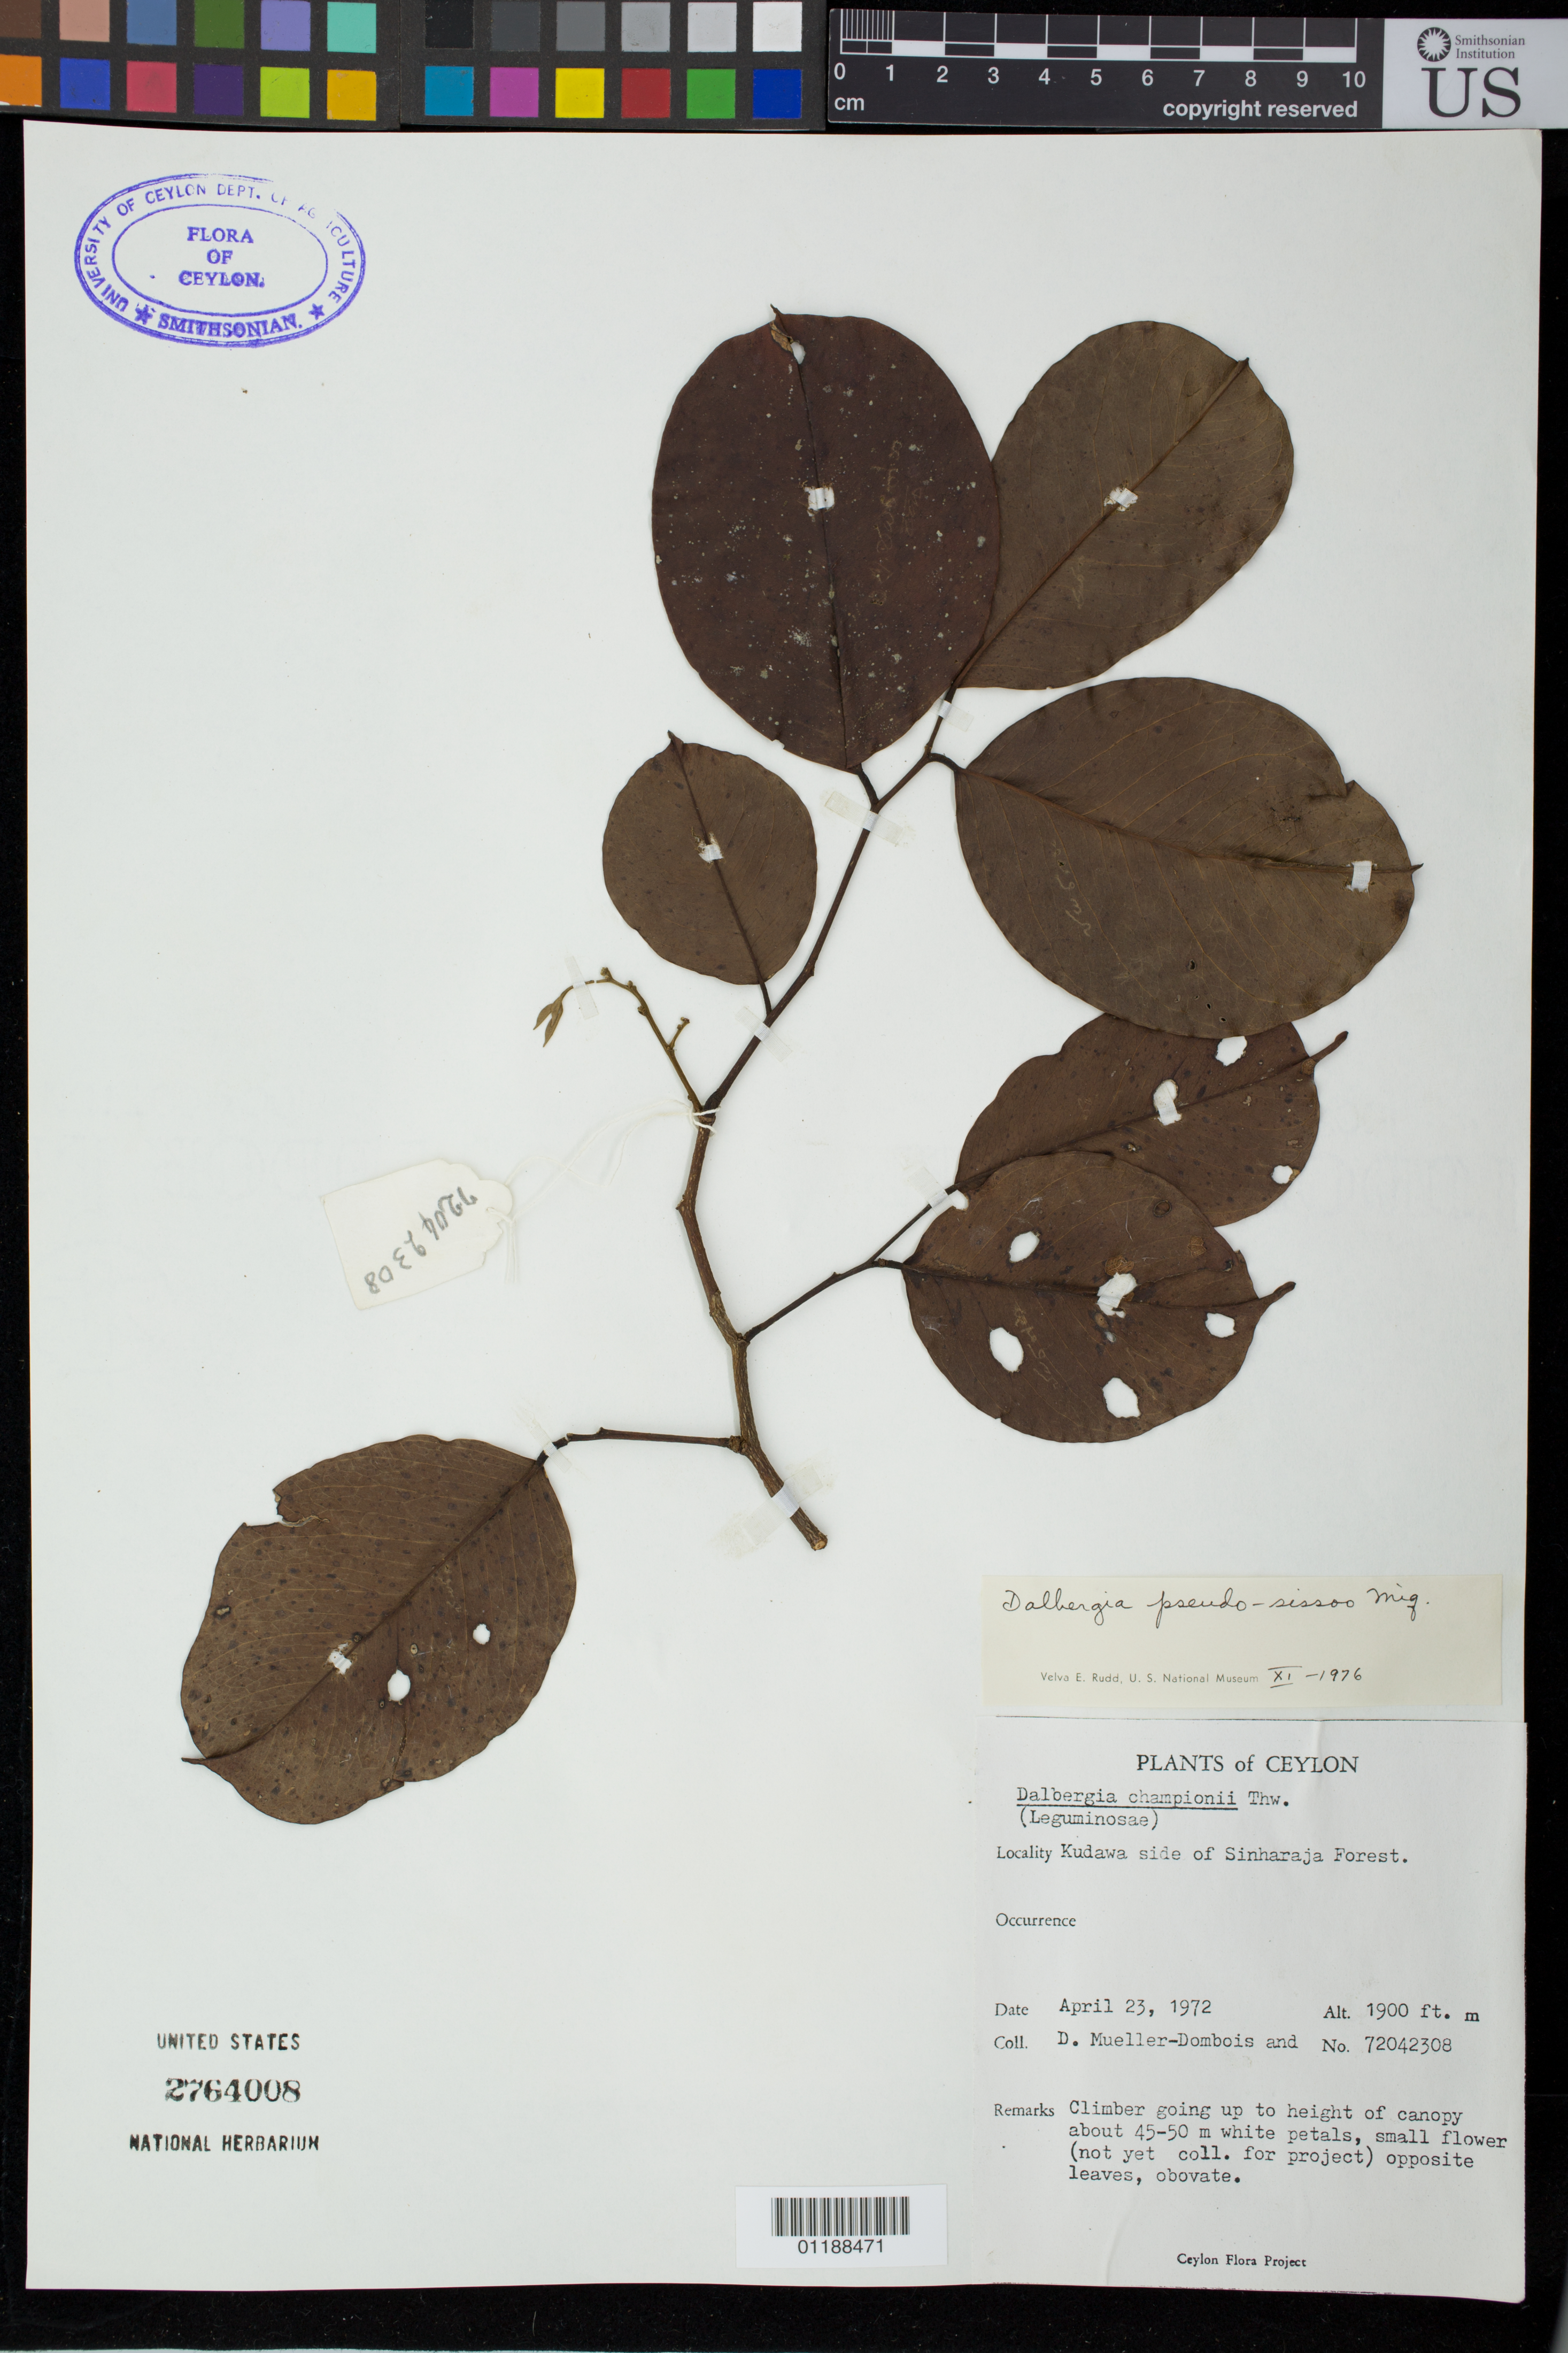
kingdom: Plantae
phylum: Tracheophyta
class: Magnoliopsida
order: Fabales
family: Fabaceae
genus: Dalbergia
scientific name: Dalbergia pseudo-sissoo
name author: Miq.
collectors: D. Mueller-Dombois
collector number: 72042308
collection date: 1972-04-23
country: Sri Lanka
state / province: Sabaragamuwa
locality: Kudawa side of Sinharaja Forest.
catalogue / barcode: US 2764008